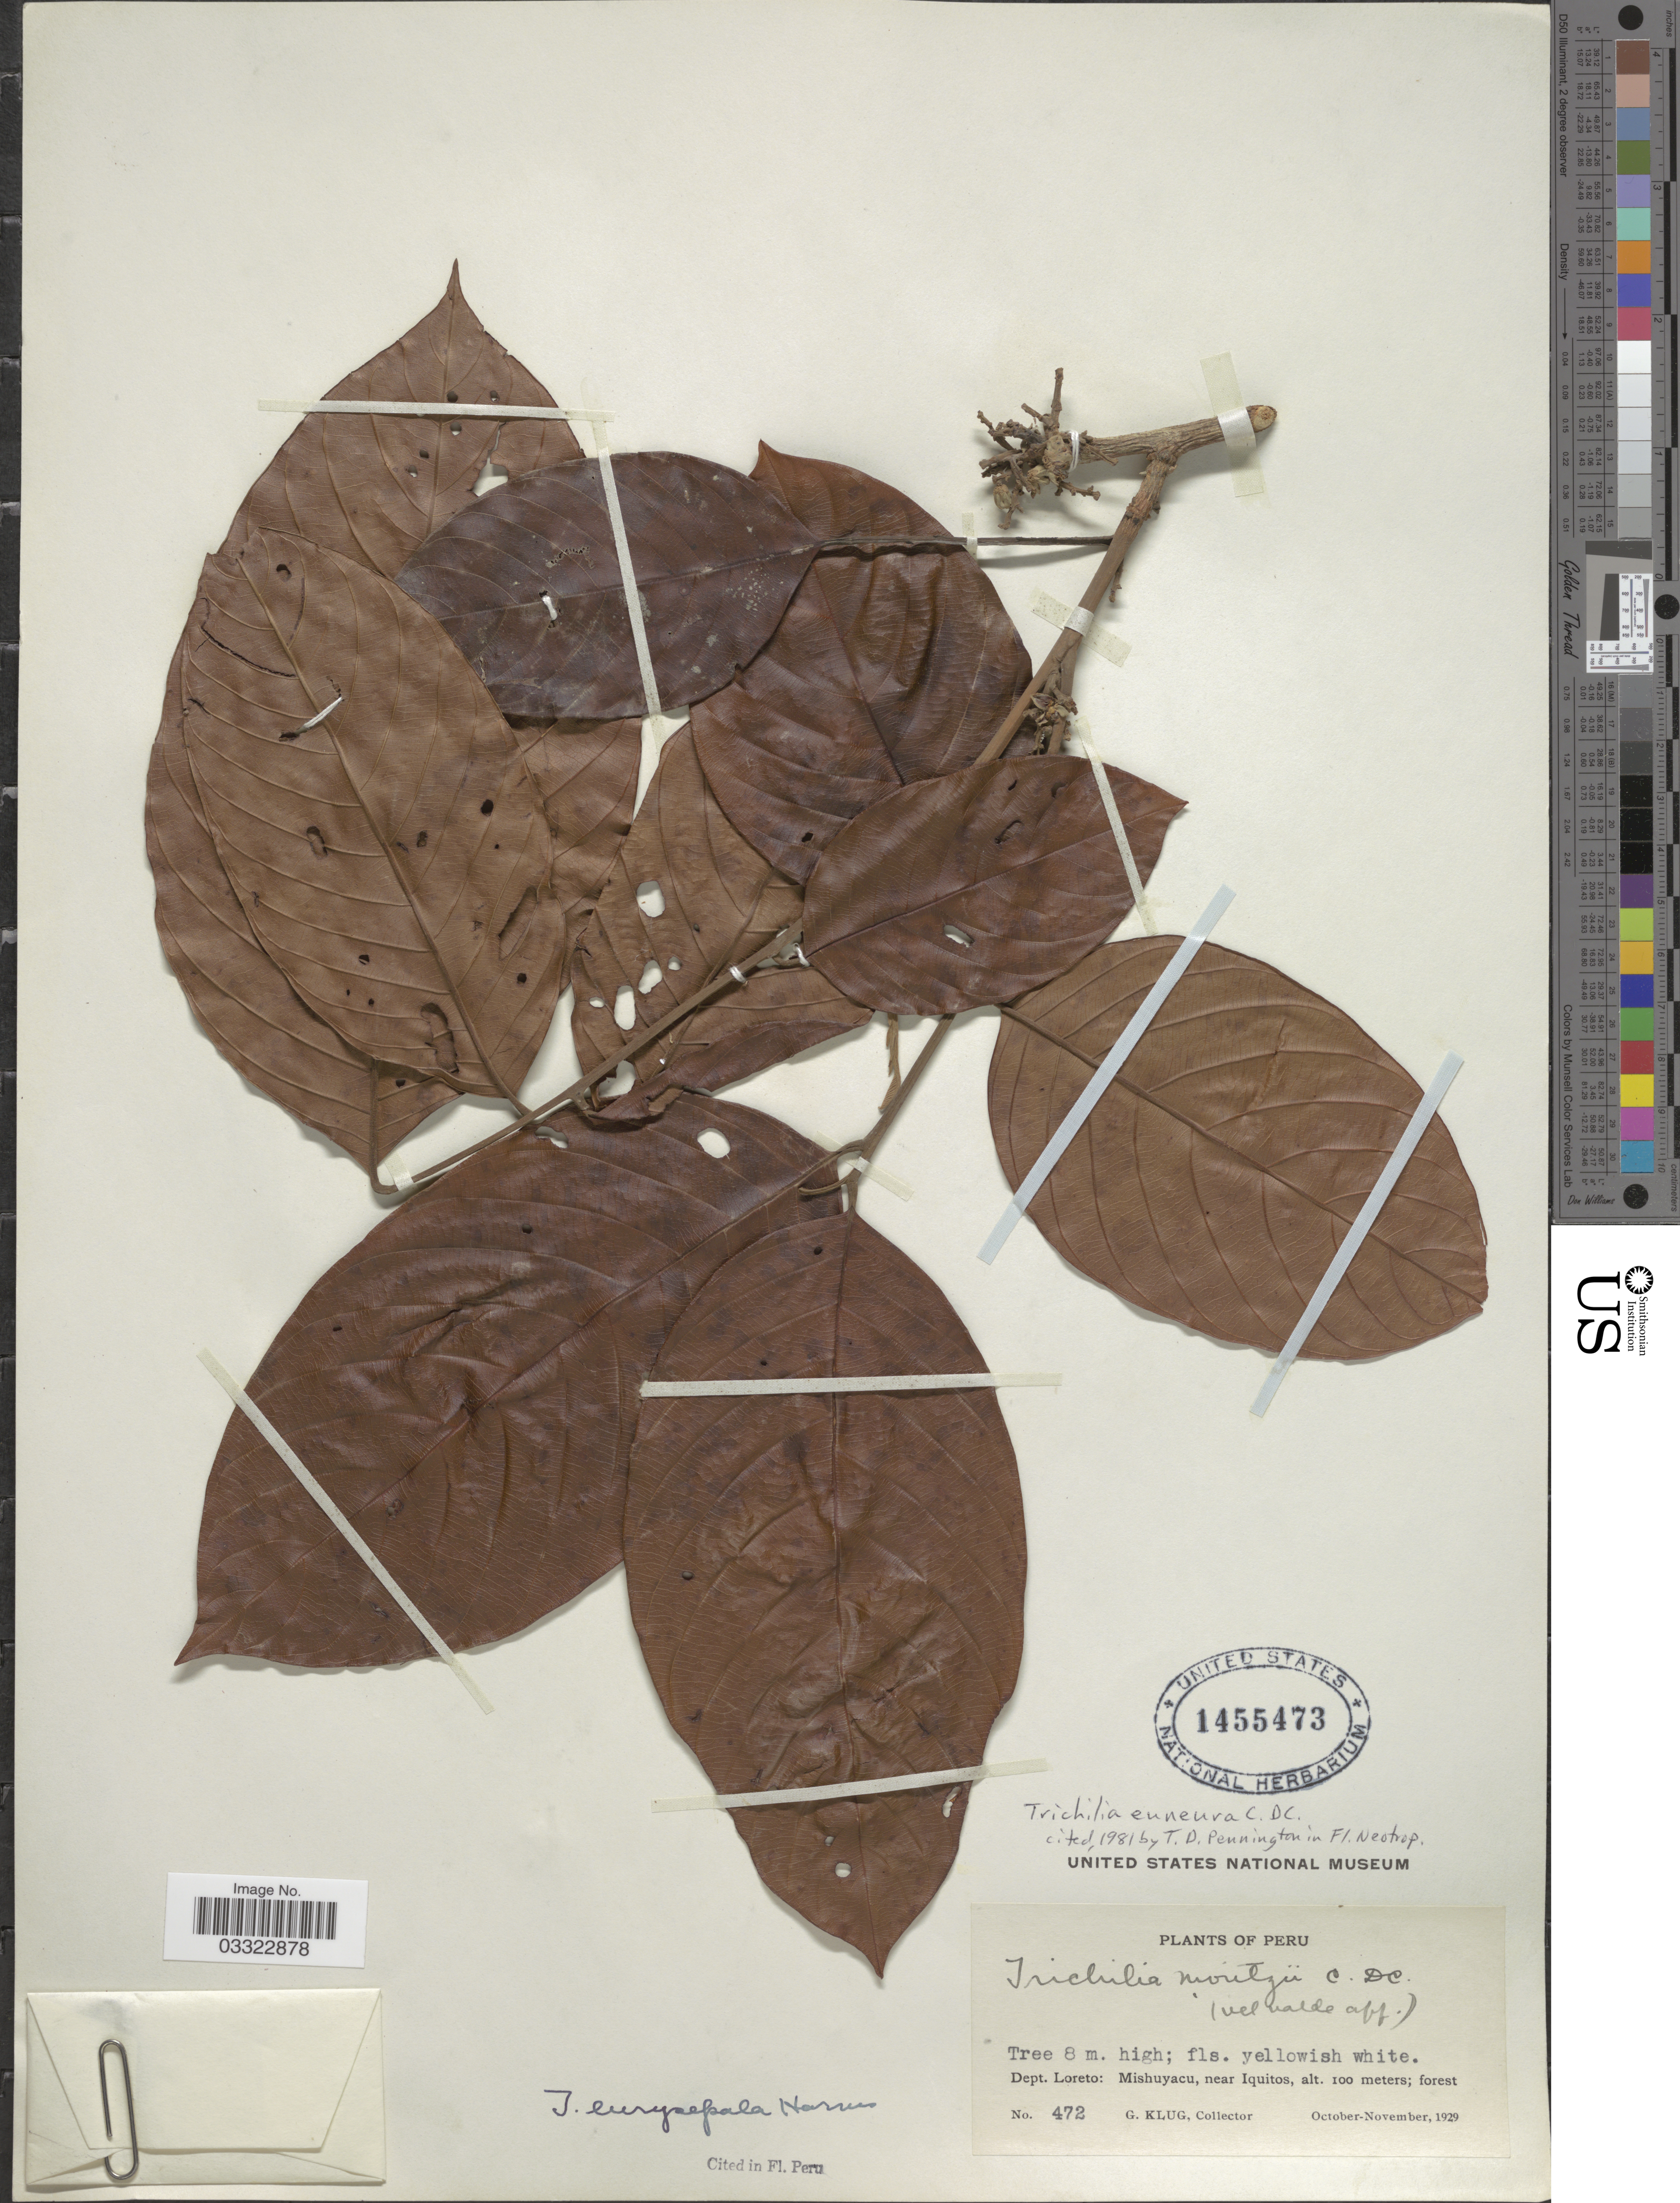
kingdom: Plantae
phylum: Tracheophyta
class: Magnoliopsida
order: Sapindales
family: Meliaceae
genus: Trichilia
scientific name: Trichilia euneura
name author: C. DC.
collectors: G. Klug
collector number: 472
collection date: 1929-10/1929-11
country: Peru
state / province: Loreto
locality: Dept. Loreto: Mishuyacu, near Iquitos.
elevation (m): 100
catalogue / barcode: US 1455473